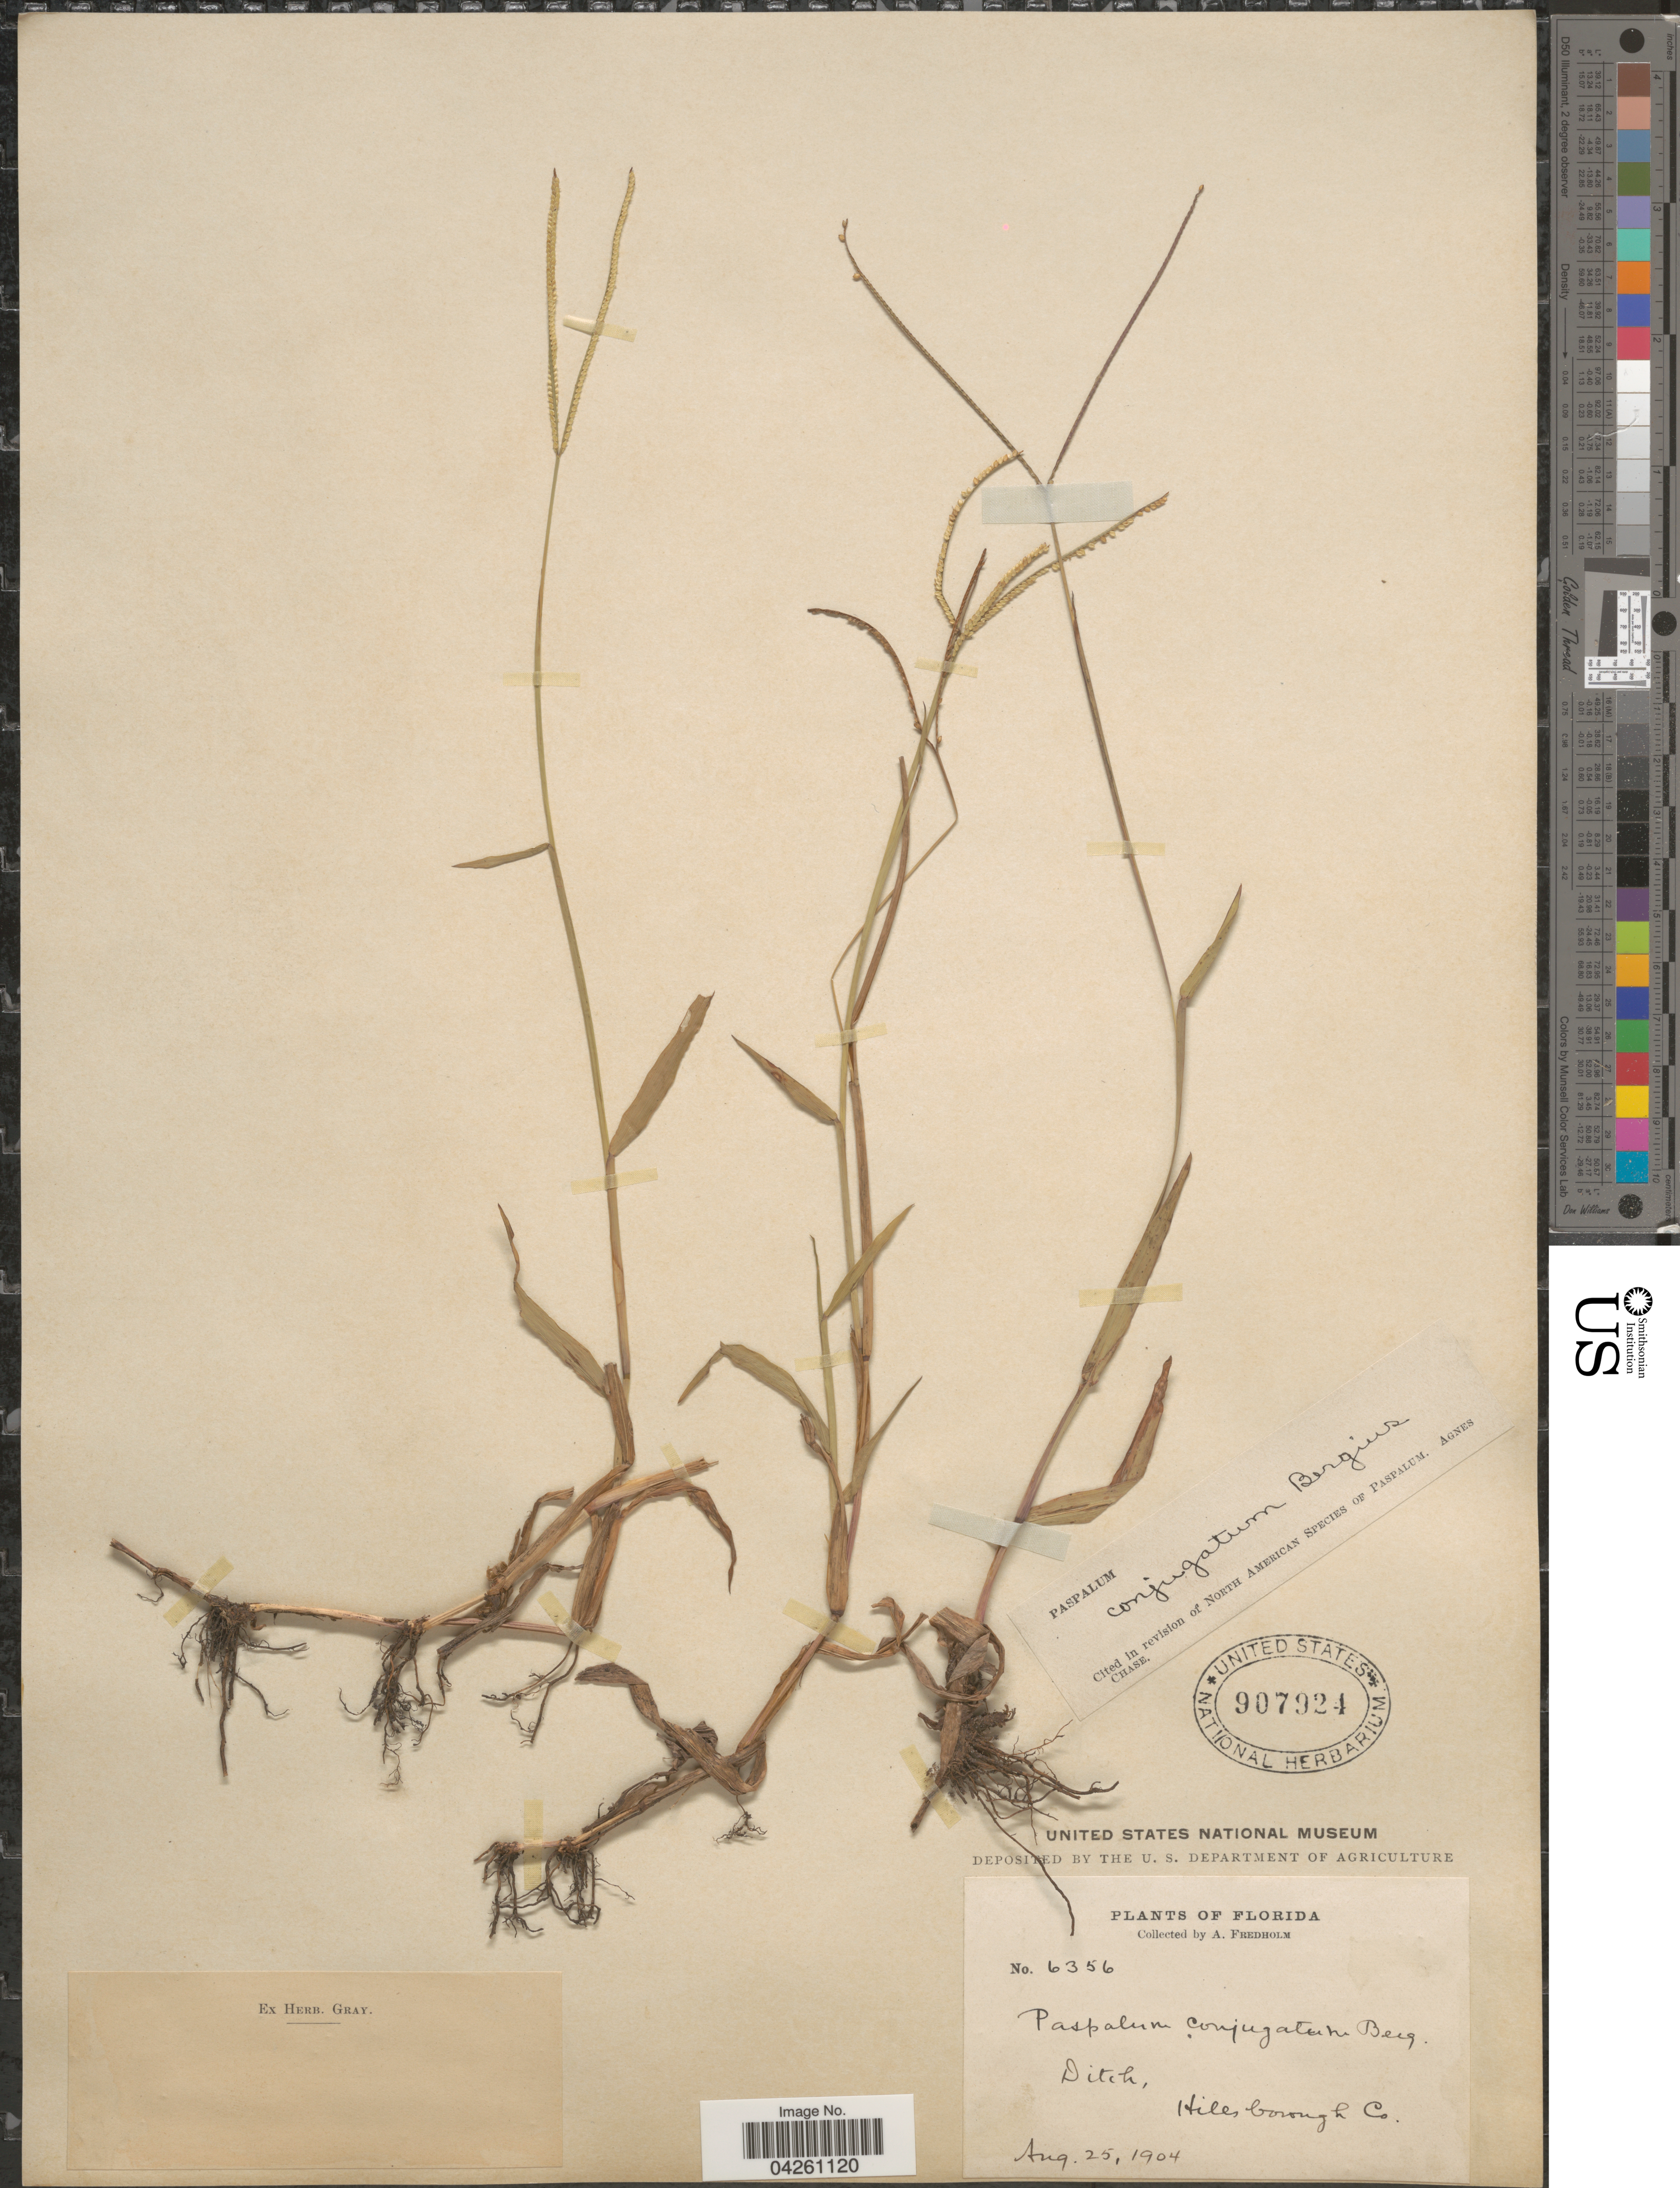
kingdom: Plantae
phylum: Tracheophyta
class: Liliopsida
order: Poales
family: Poaceae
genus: Paspalum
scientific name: Paspalum conjugatum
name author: P.J. Bergius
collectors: A. Fredholm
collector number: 6356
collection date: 1904-08-25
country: United States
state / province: Florida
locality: Hillsborough Co.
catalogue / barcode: US 907924